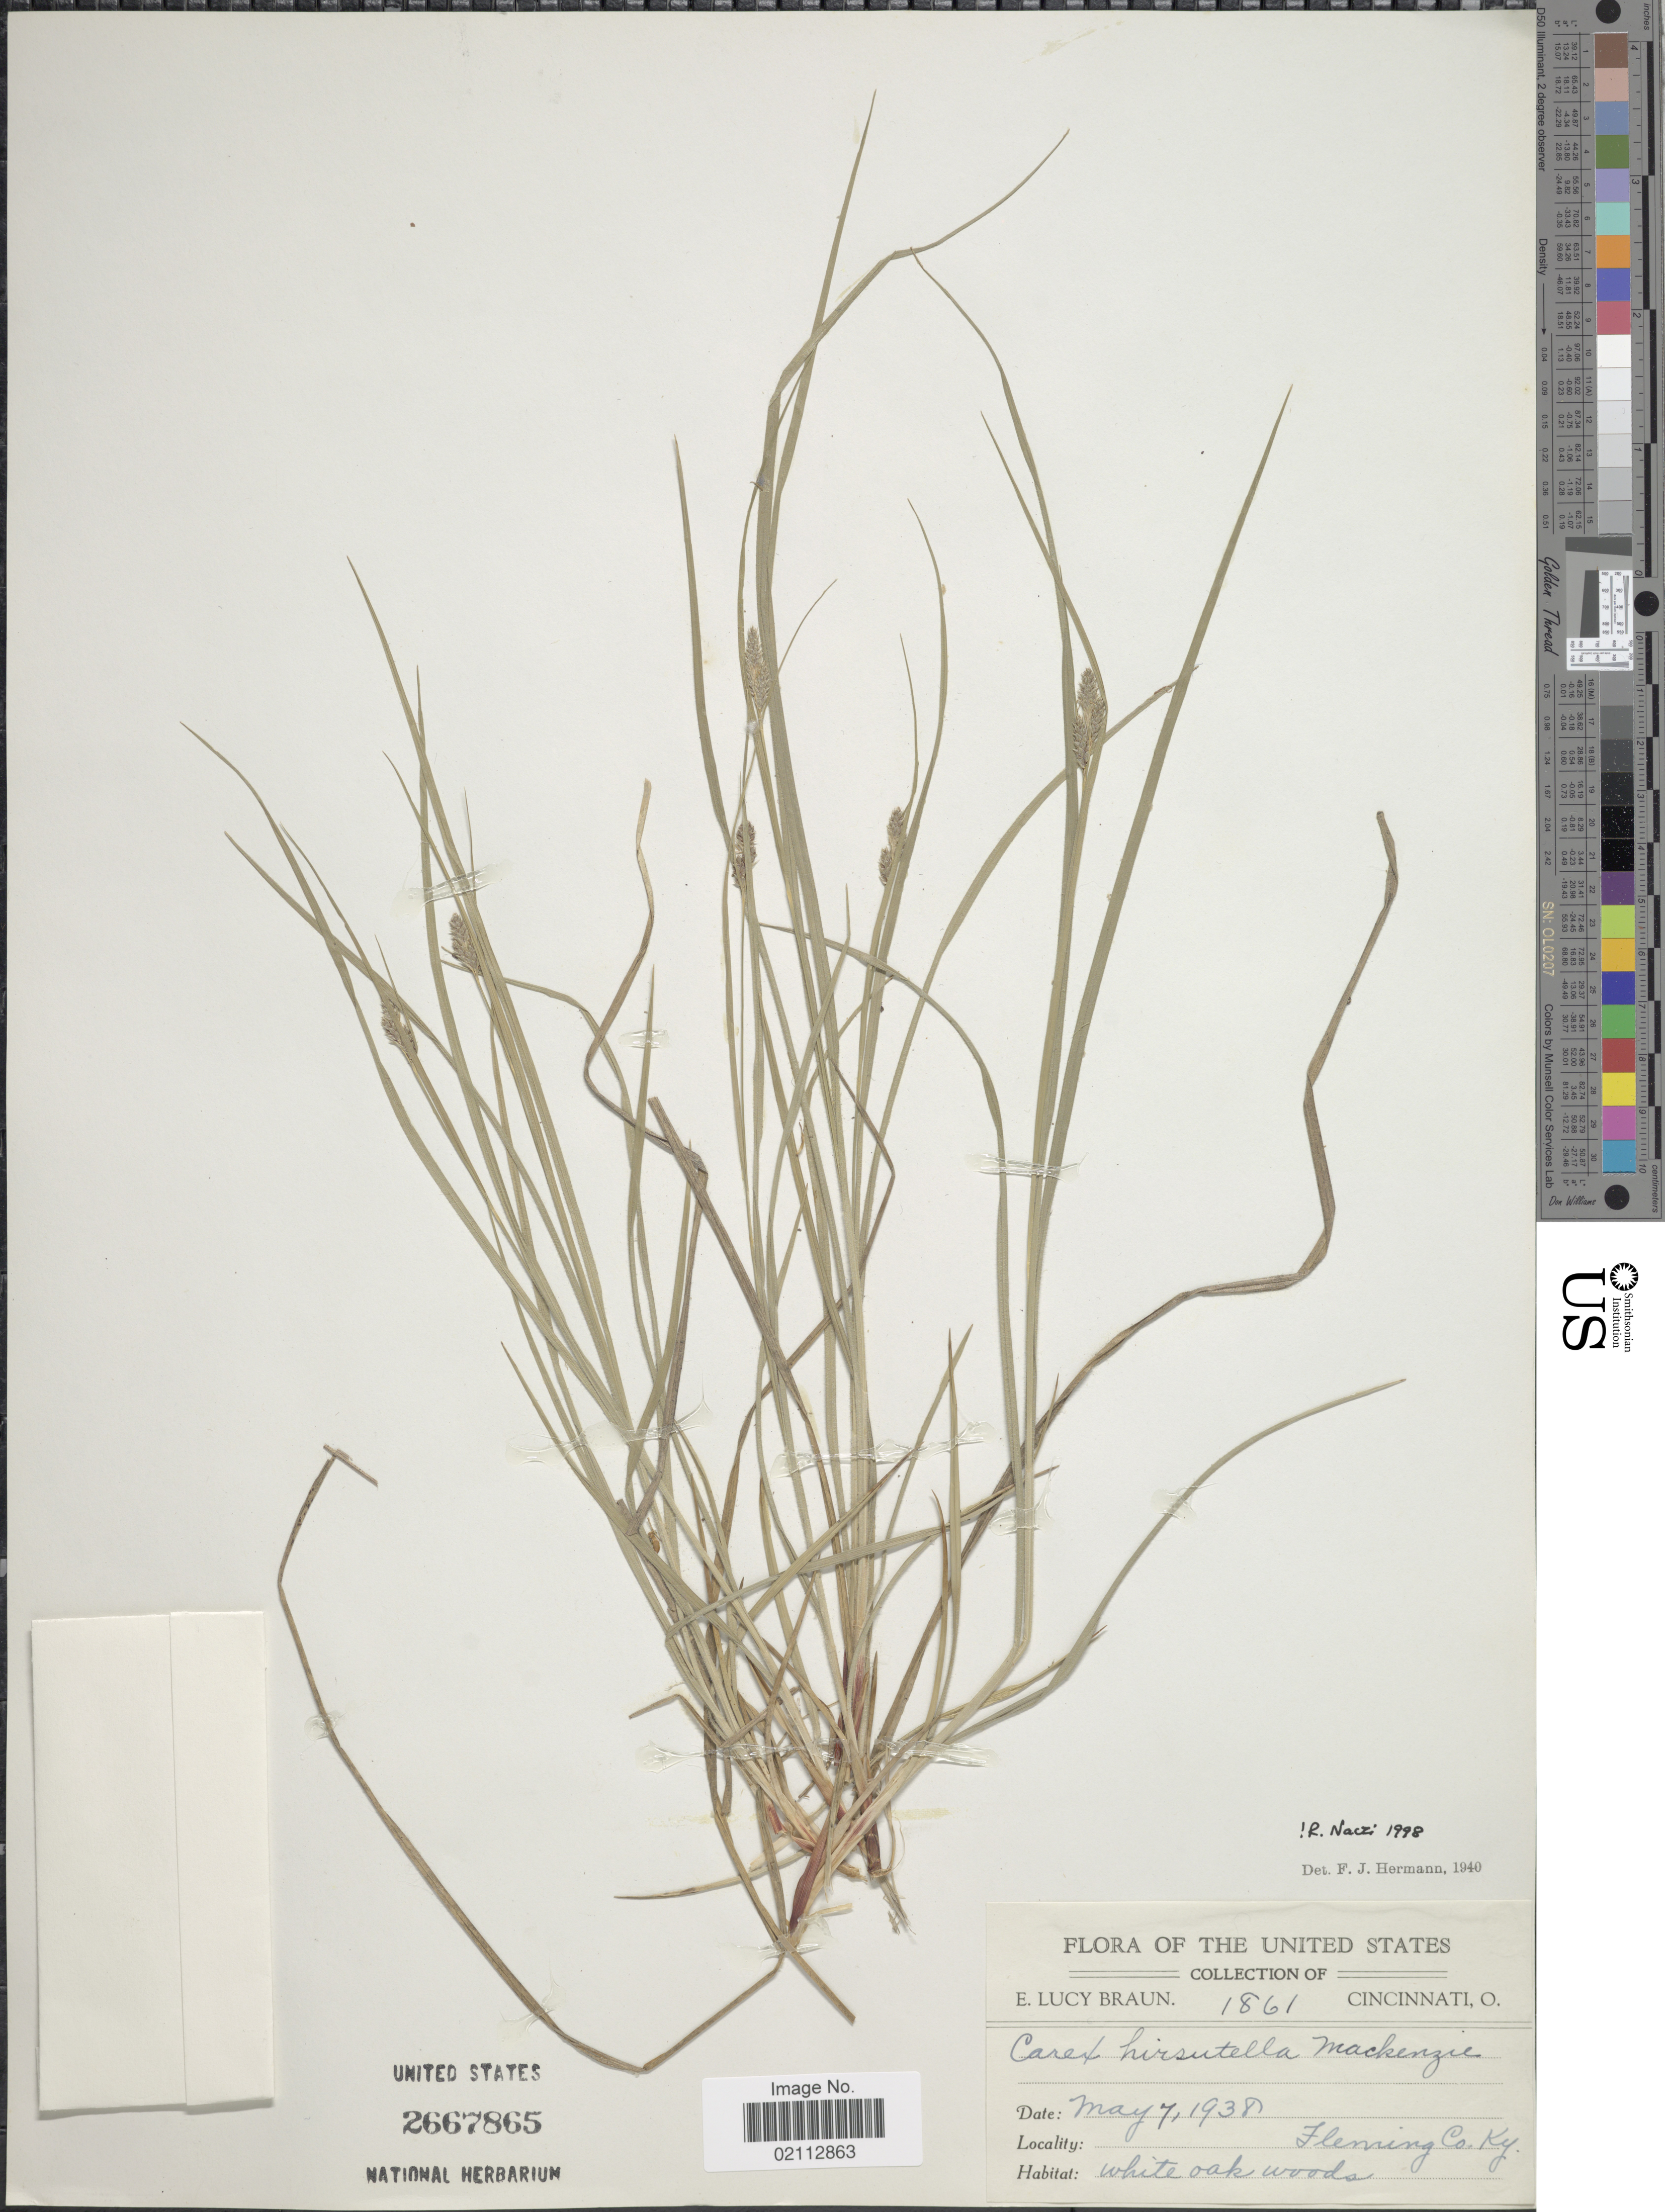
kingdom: Plantae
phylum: Tracheophyta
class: Liliopsida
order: Poales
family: Cyperaceae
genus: Carex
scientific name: Carex hirsutella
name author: Mack.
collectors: E. L. Braun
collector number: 1861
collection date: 1938-05-07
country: United States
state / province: Kentucky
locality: Fleming Co.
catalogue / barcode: US 2667865